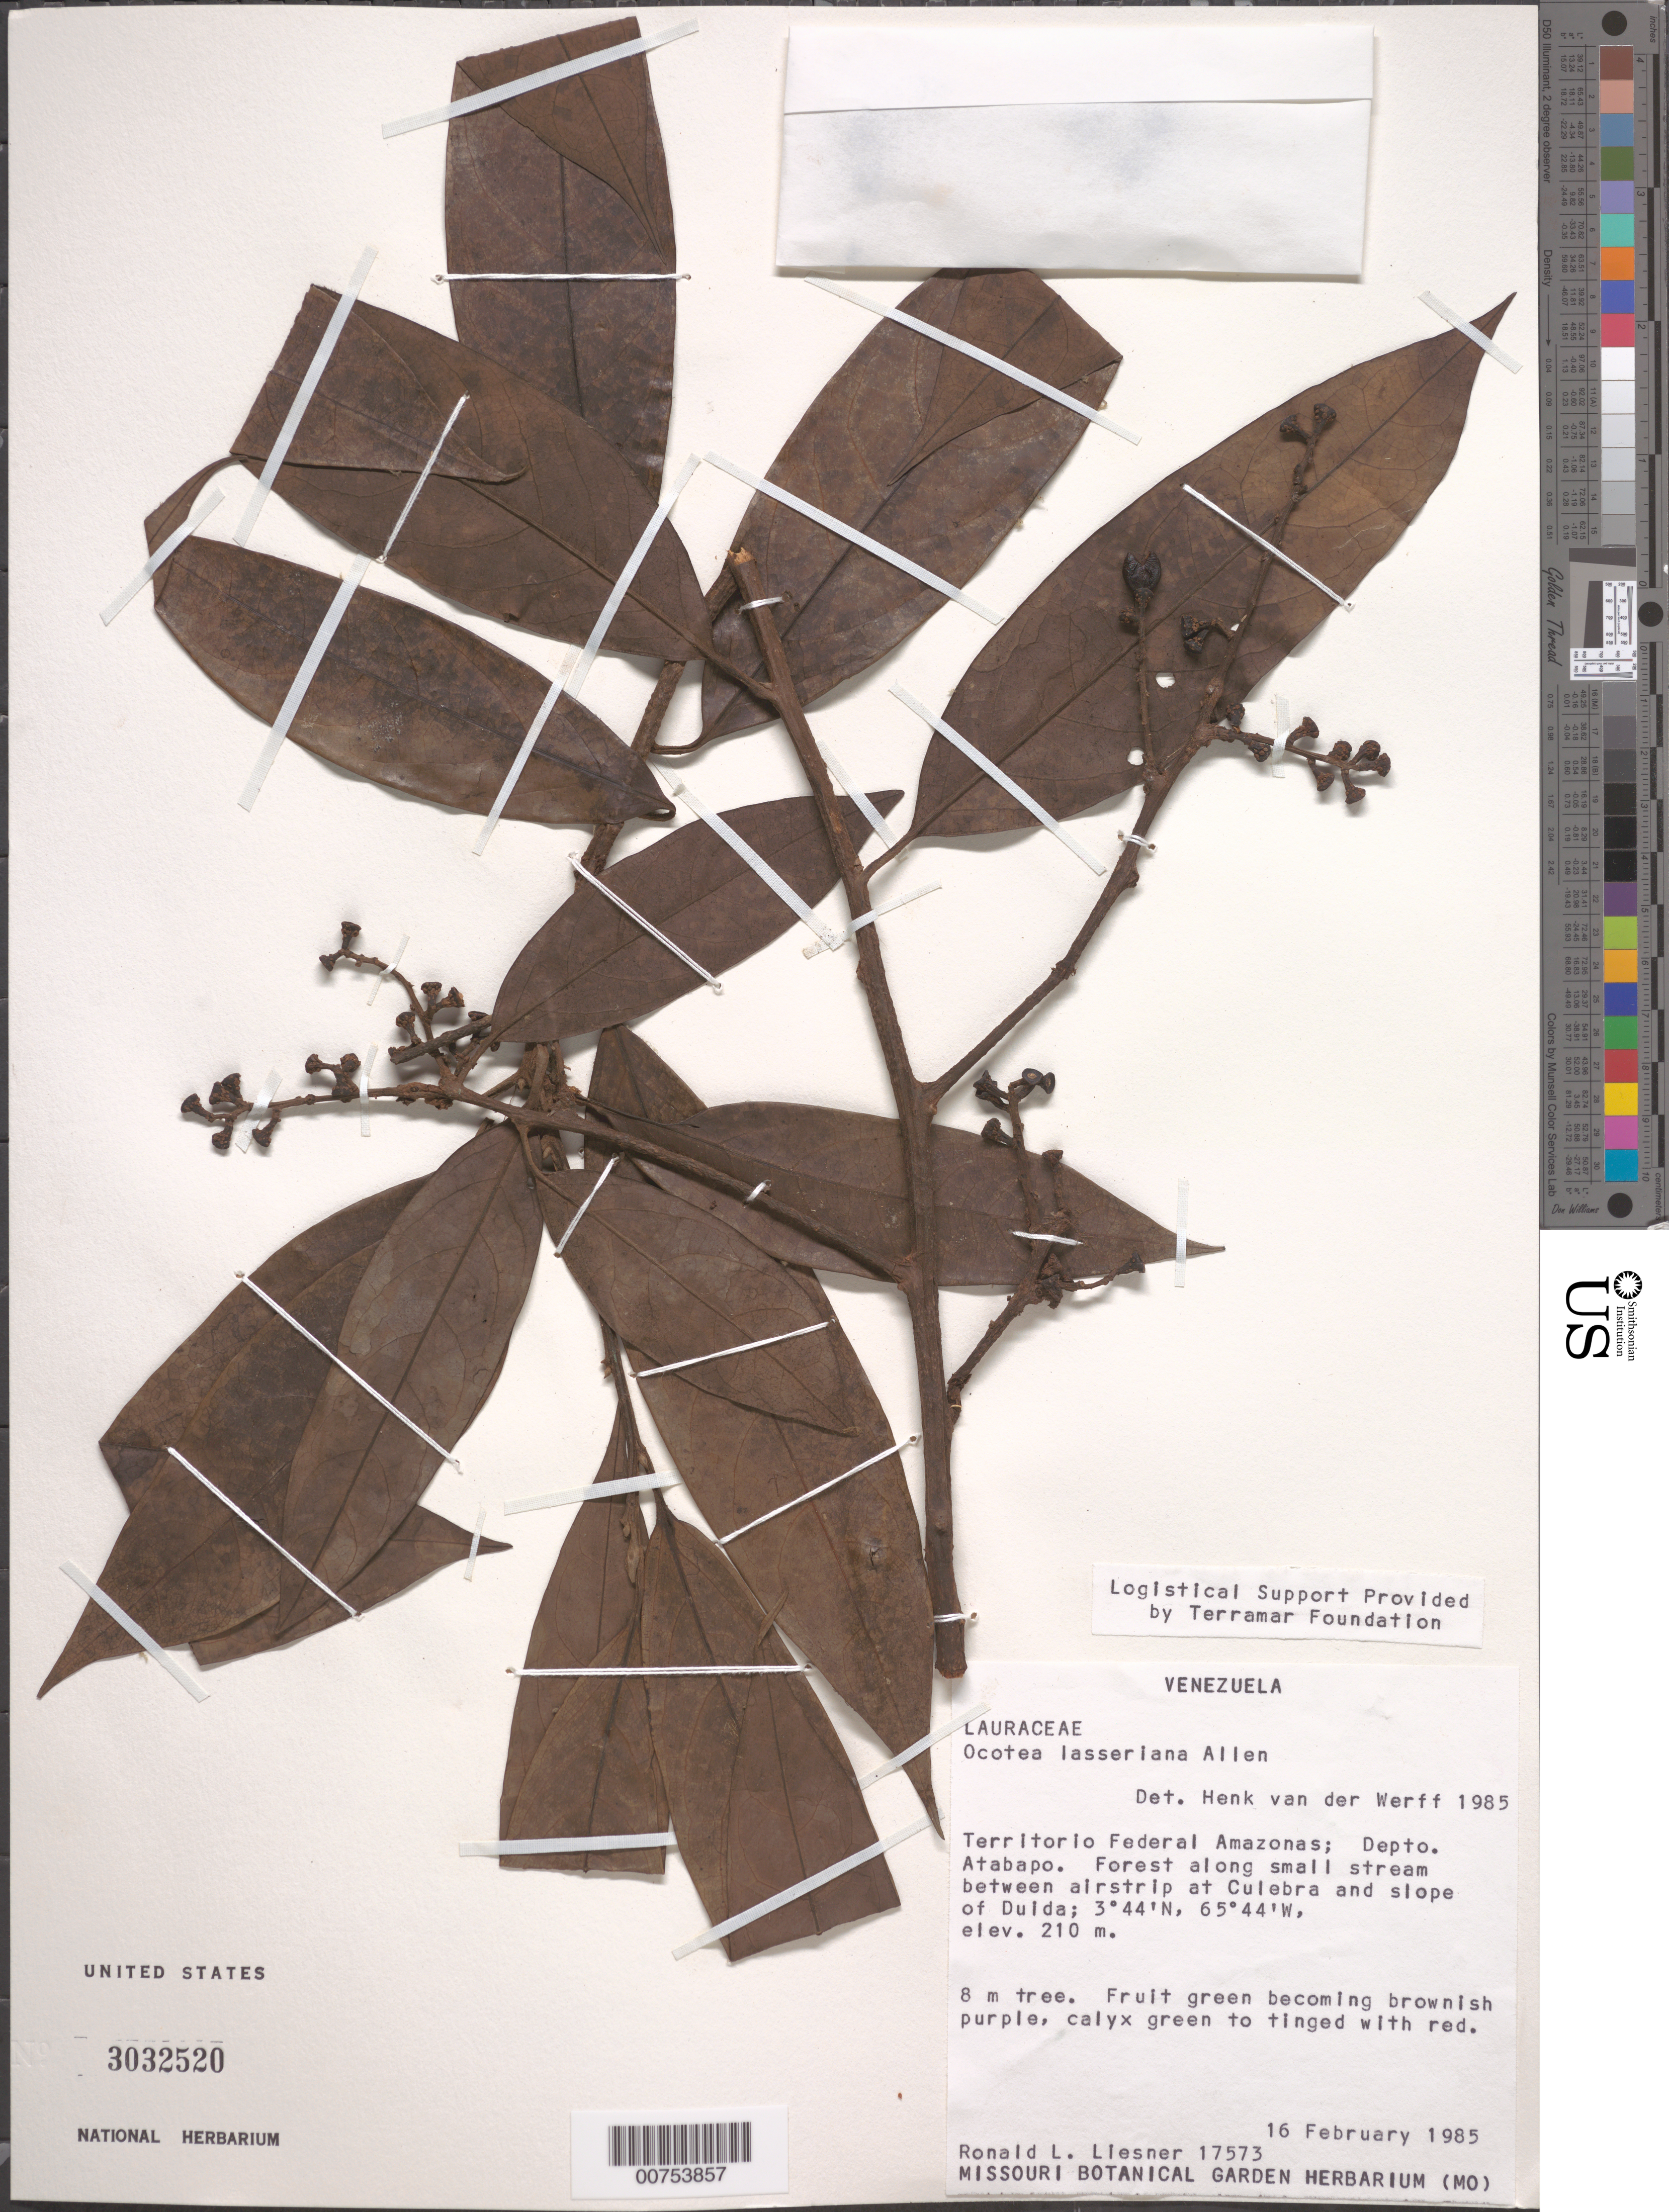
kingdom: Plantae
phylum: Tracheophyta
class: Magnoliopsida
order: Laurales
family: Lauraceae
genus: Ocotea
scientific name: Ocotea lasseriana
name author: C.K. Allen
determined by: van der Werff, H., (MO), Missouri Botanical Garden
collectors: R. L. Liesner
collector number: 17573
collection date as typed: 15-Feb-85 to 16-Feb-85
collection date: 1985-02-15/1985-02-16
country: Venezuela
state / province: Amazonas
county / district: Atabapo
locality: Culebra airstrip to slope of Duida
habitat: Forest along small stream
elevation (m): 210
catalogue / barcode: US 3032520